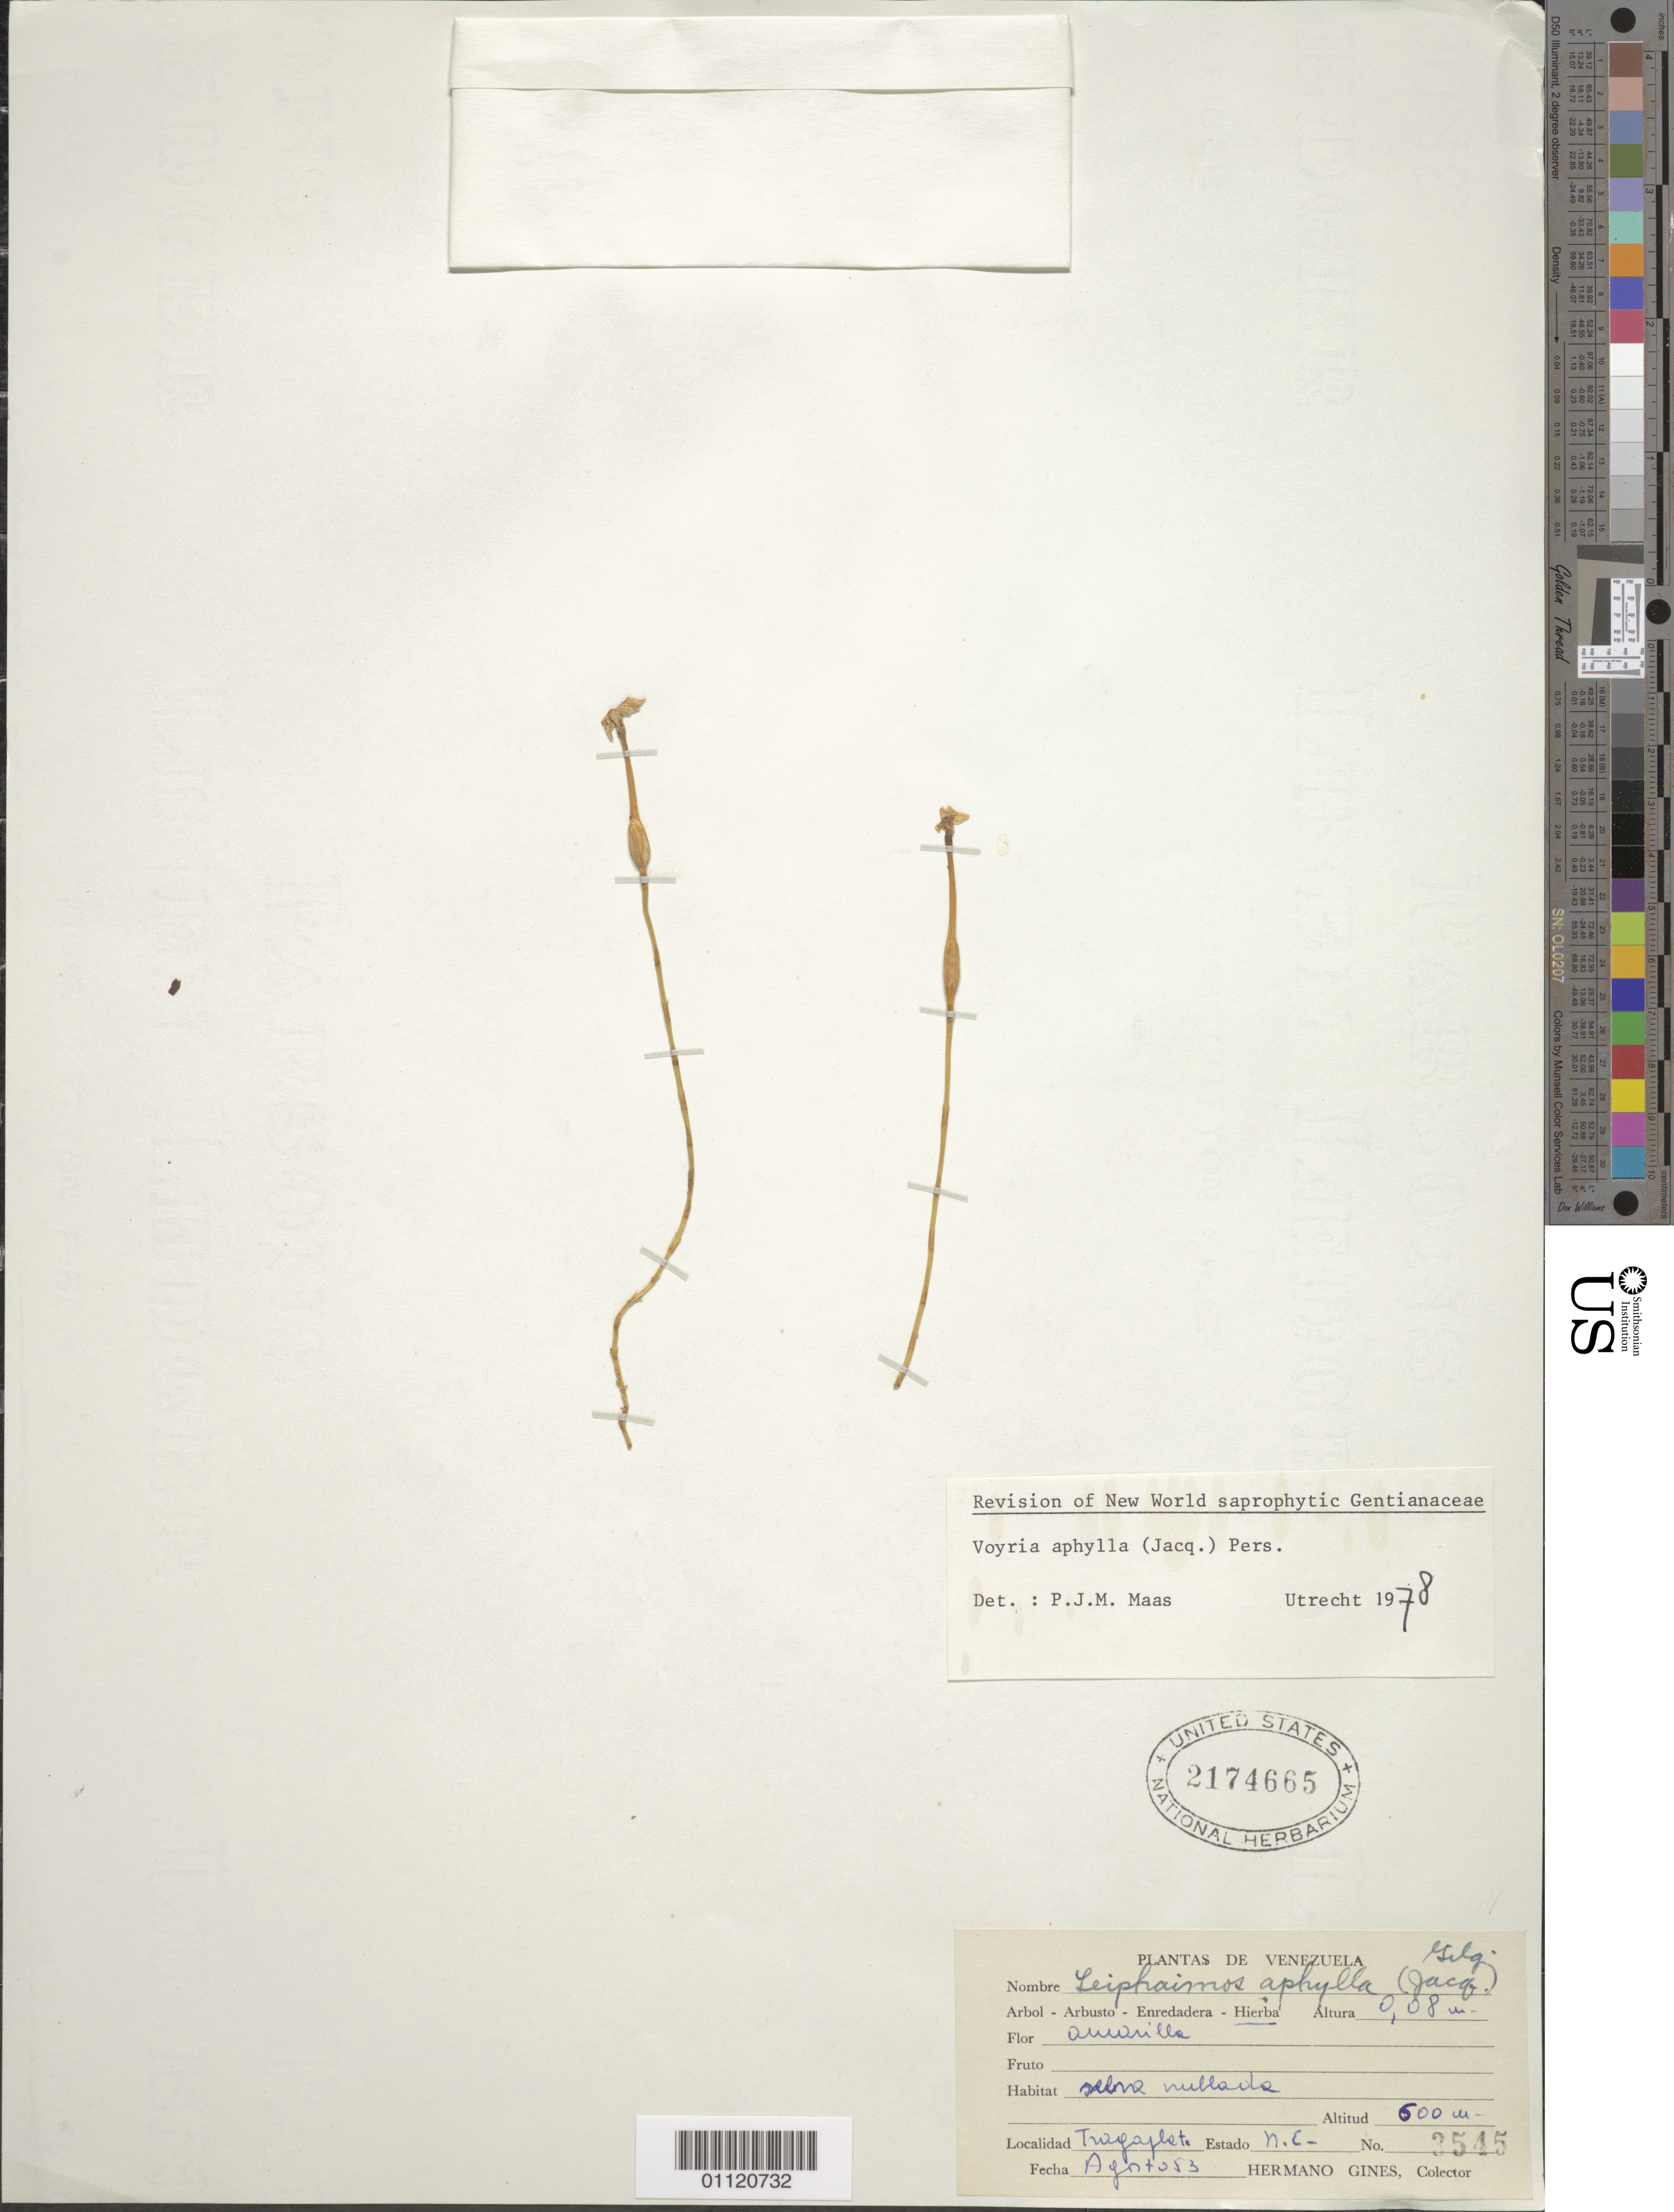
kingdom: Plantae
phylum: Tracheophyta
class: Magnoliopsida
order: Gentianales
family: Gentianaceae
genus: Voyria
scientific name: Voyria aphylla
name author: (Jacq.) Pers.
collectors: Bro. Gines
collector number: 3545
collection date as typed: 01 Aug 1953 to 31 Aug 1953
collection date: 1953-08-01/1953-08-31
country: Venezuela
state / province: Nueva Esparta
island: Margarita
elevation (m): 600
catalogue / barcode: US 2174665